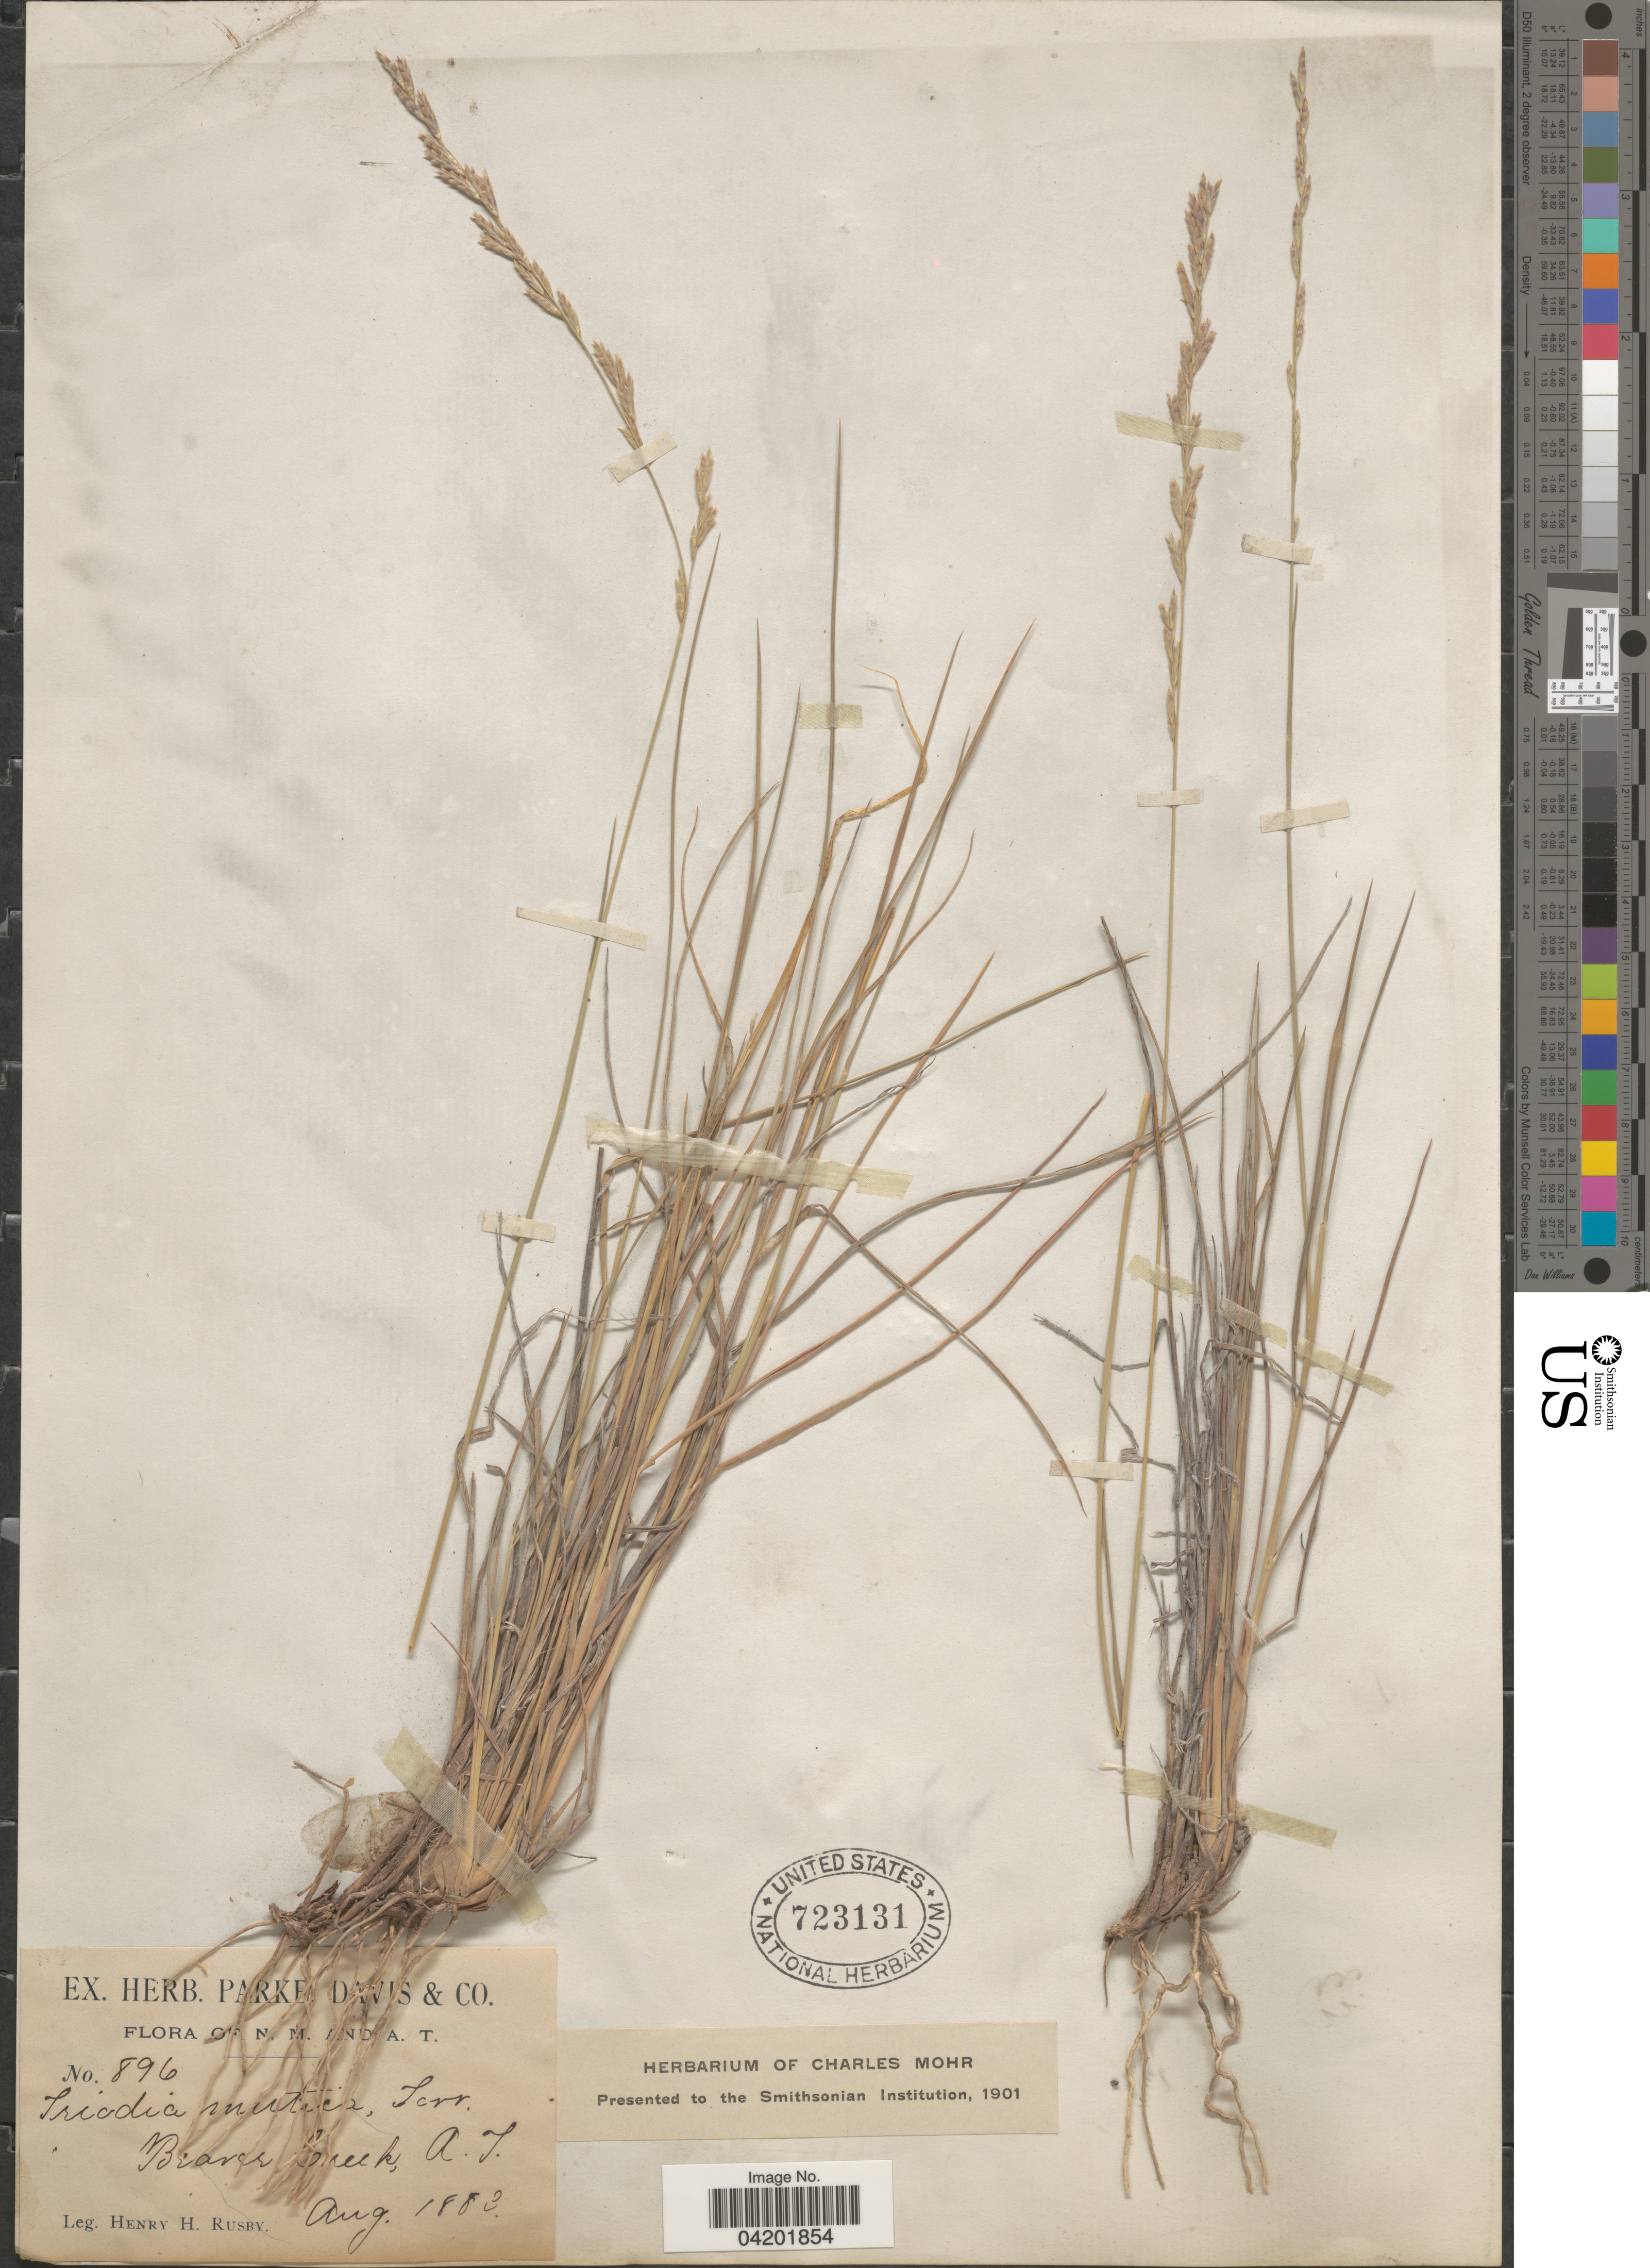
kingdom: Plantae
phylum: Tracheophyta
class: Liliopsida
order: Poales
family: Poaceae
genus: Tridentopsis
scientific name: Tridentopsis mutica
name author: (Torr.) P.M. Peterson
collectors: R. R. Rusby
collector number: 896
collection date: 1883-08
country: United States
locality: Beaver Creek, A. T.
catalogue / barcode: US 723131